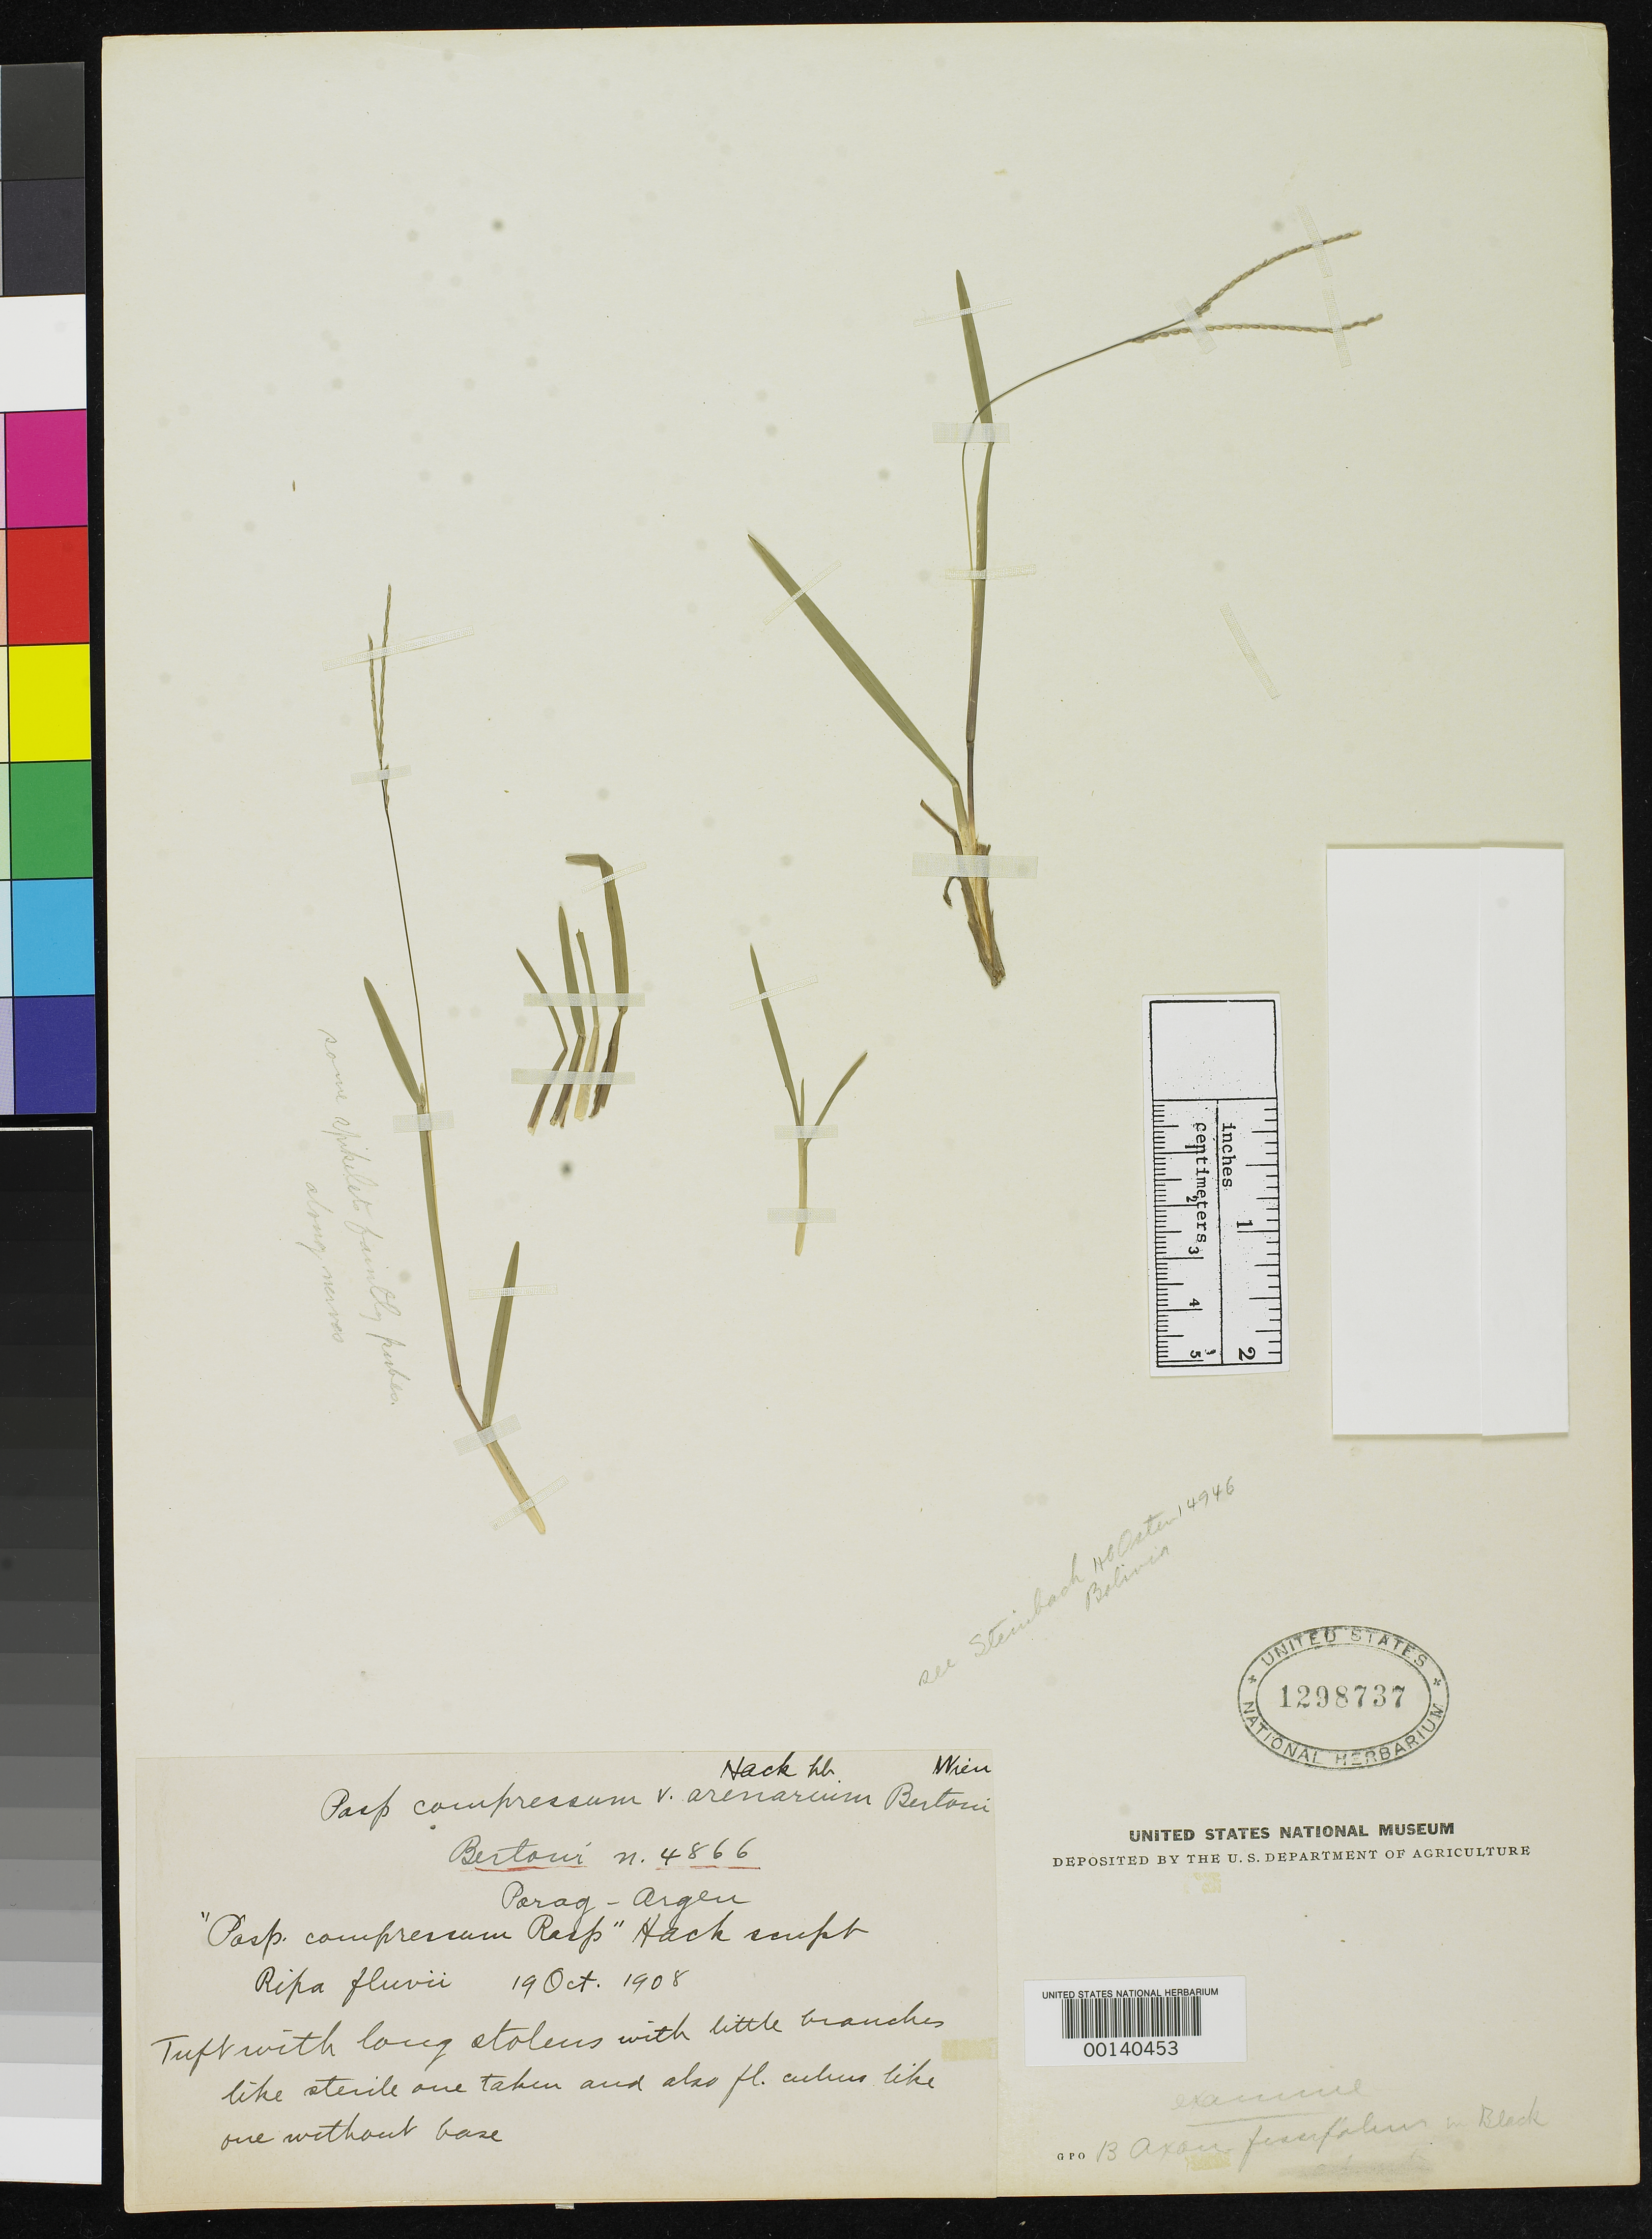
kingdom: Plantae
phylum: Tracheophyta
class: Liliopsida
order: Poales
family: Poaceae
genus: Paspalum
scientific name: Paspalum compressum var. arenaruim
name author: Bertoloni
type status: Type Fragment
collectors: A. Bertoloni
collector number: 4866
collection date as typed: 19 Oct 1908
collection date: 1908-10-19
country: Paraguay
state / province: Misiones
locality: Ripa rivers.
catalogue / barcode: US 1298737